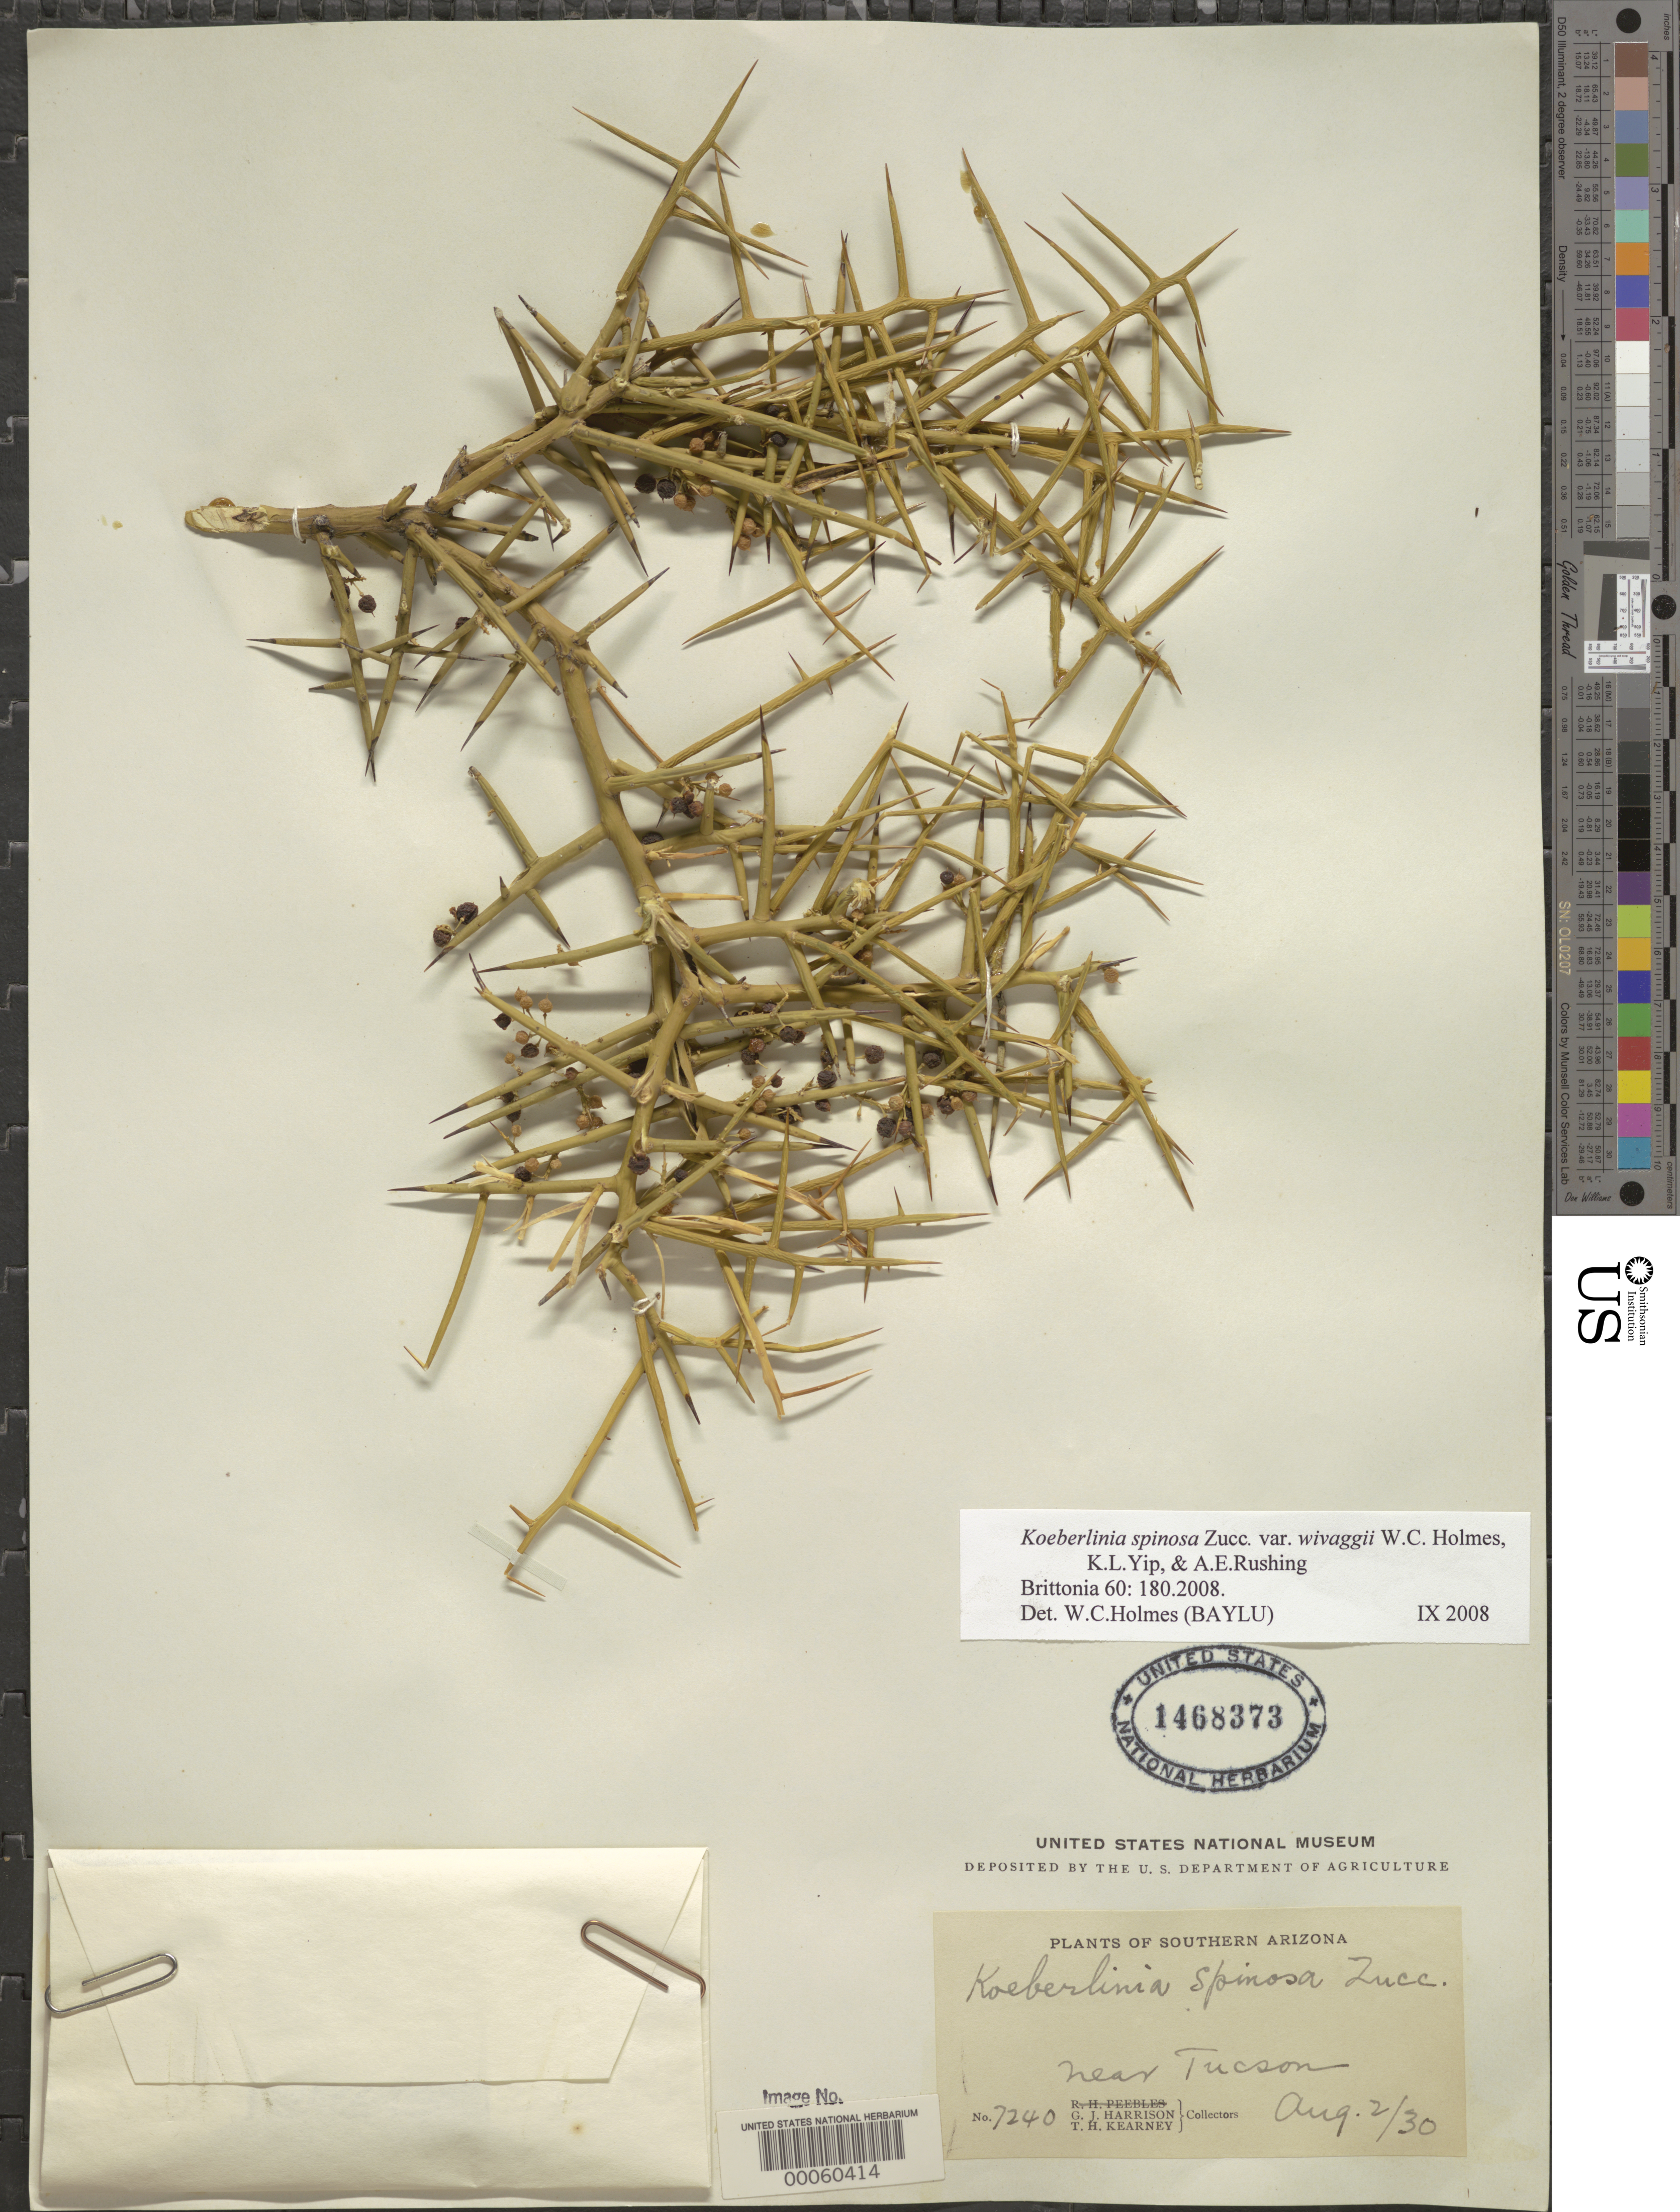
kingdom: Plantae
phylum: Tracheophyta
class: Magnoliopsida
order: Brassicales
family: Koeberliniaceae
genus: Koeberlinia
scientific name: Koeberlinia spinosa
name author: Zucc.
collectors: G. J. Harrison & T. H. Kearney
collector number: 7240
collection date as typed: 02 Aug 1930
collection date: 1930-08-02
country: United States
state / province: Arizona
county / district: Pima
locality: Near tucson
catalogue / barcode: US 1468373